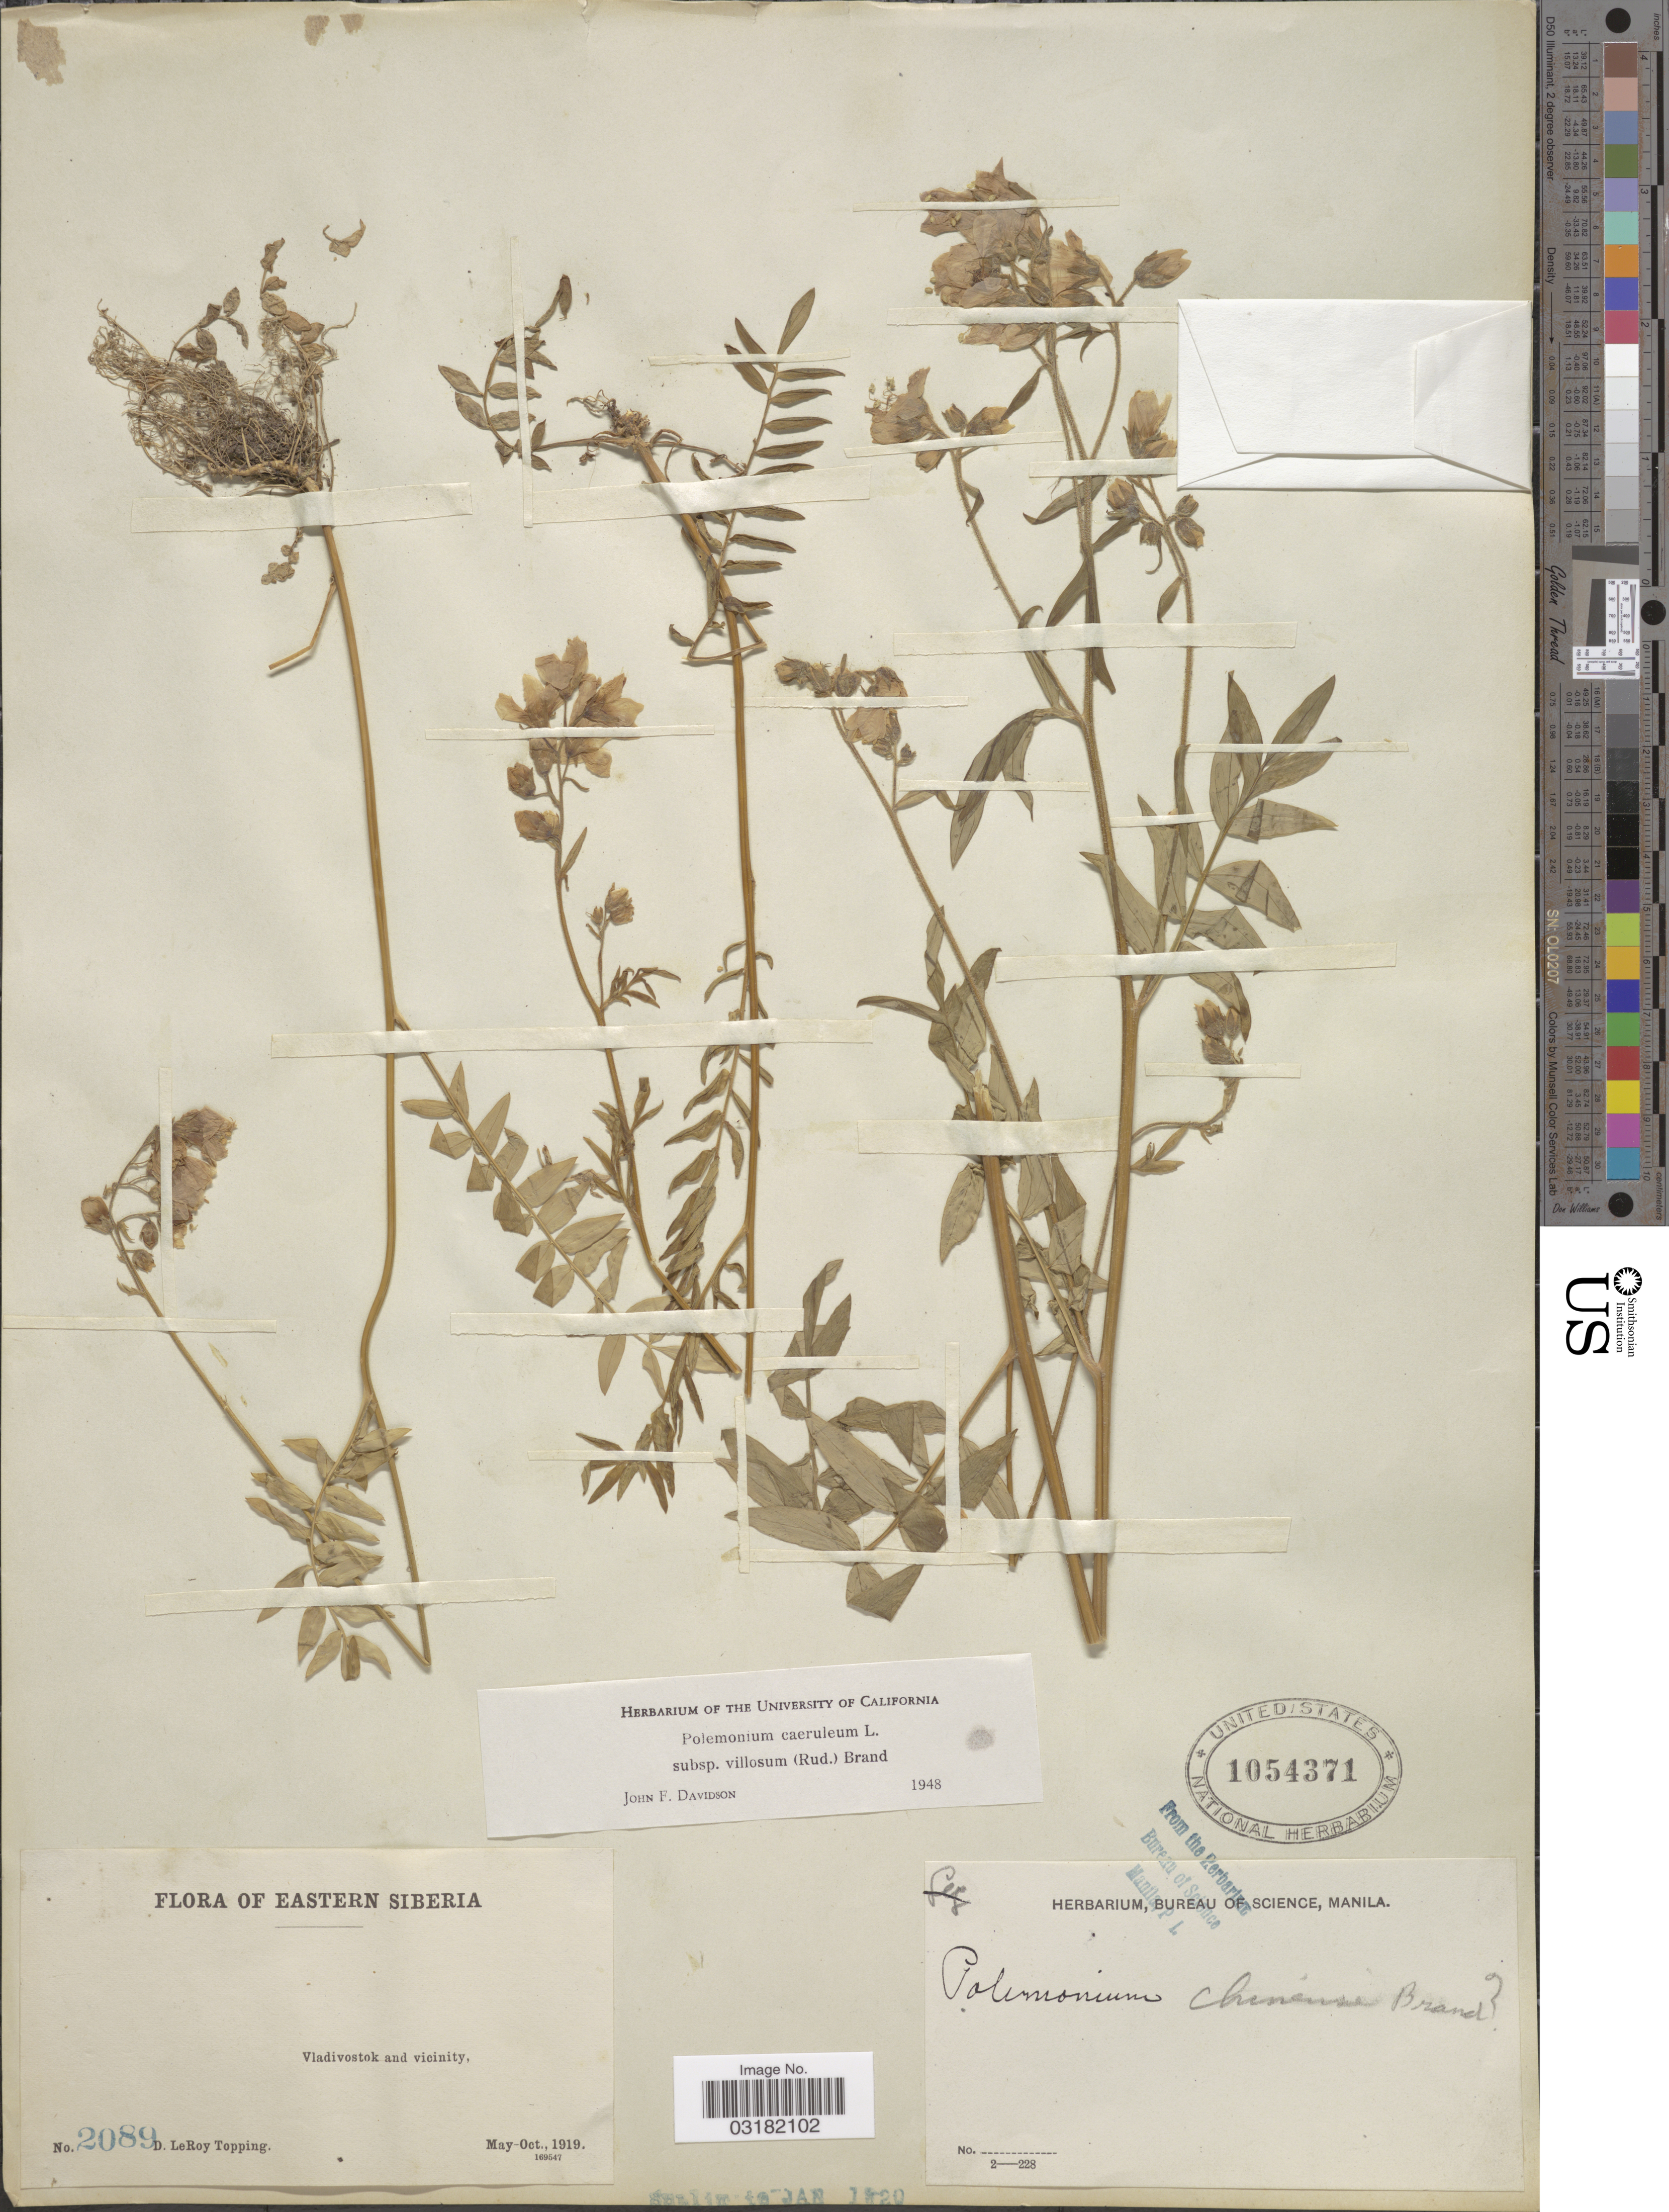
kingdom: Plantae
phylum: Tracheophyta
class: Magnoliopsida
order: Ericales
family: Polemoniaceae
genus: Polemonium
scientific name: Polemonium caeruleum subsp. villosum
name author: (Rudolph ex Georgi) Brand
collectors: D. L. Topping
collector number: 2089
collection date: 1919-05/1919-10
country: Russian Federation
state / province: Primorsky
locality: Eastern Siberia. Vladivostok and vicinity.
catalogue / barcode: US 1054371